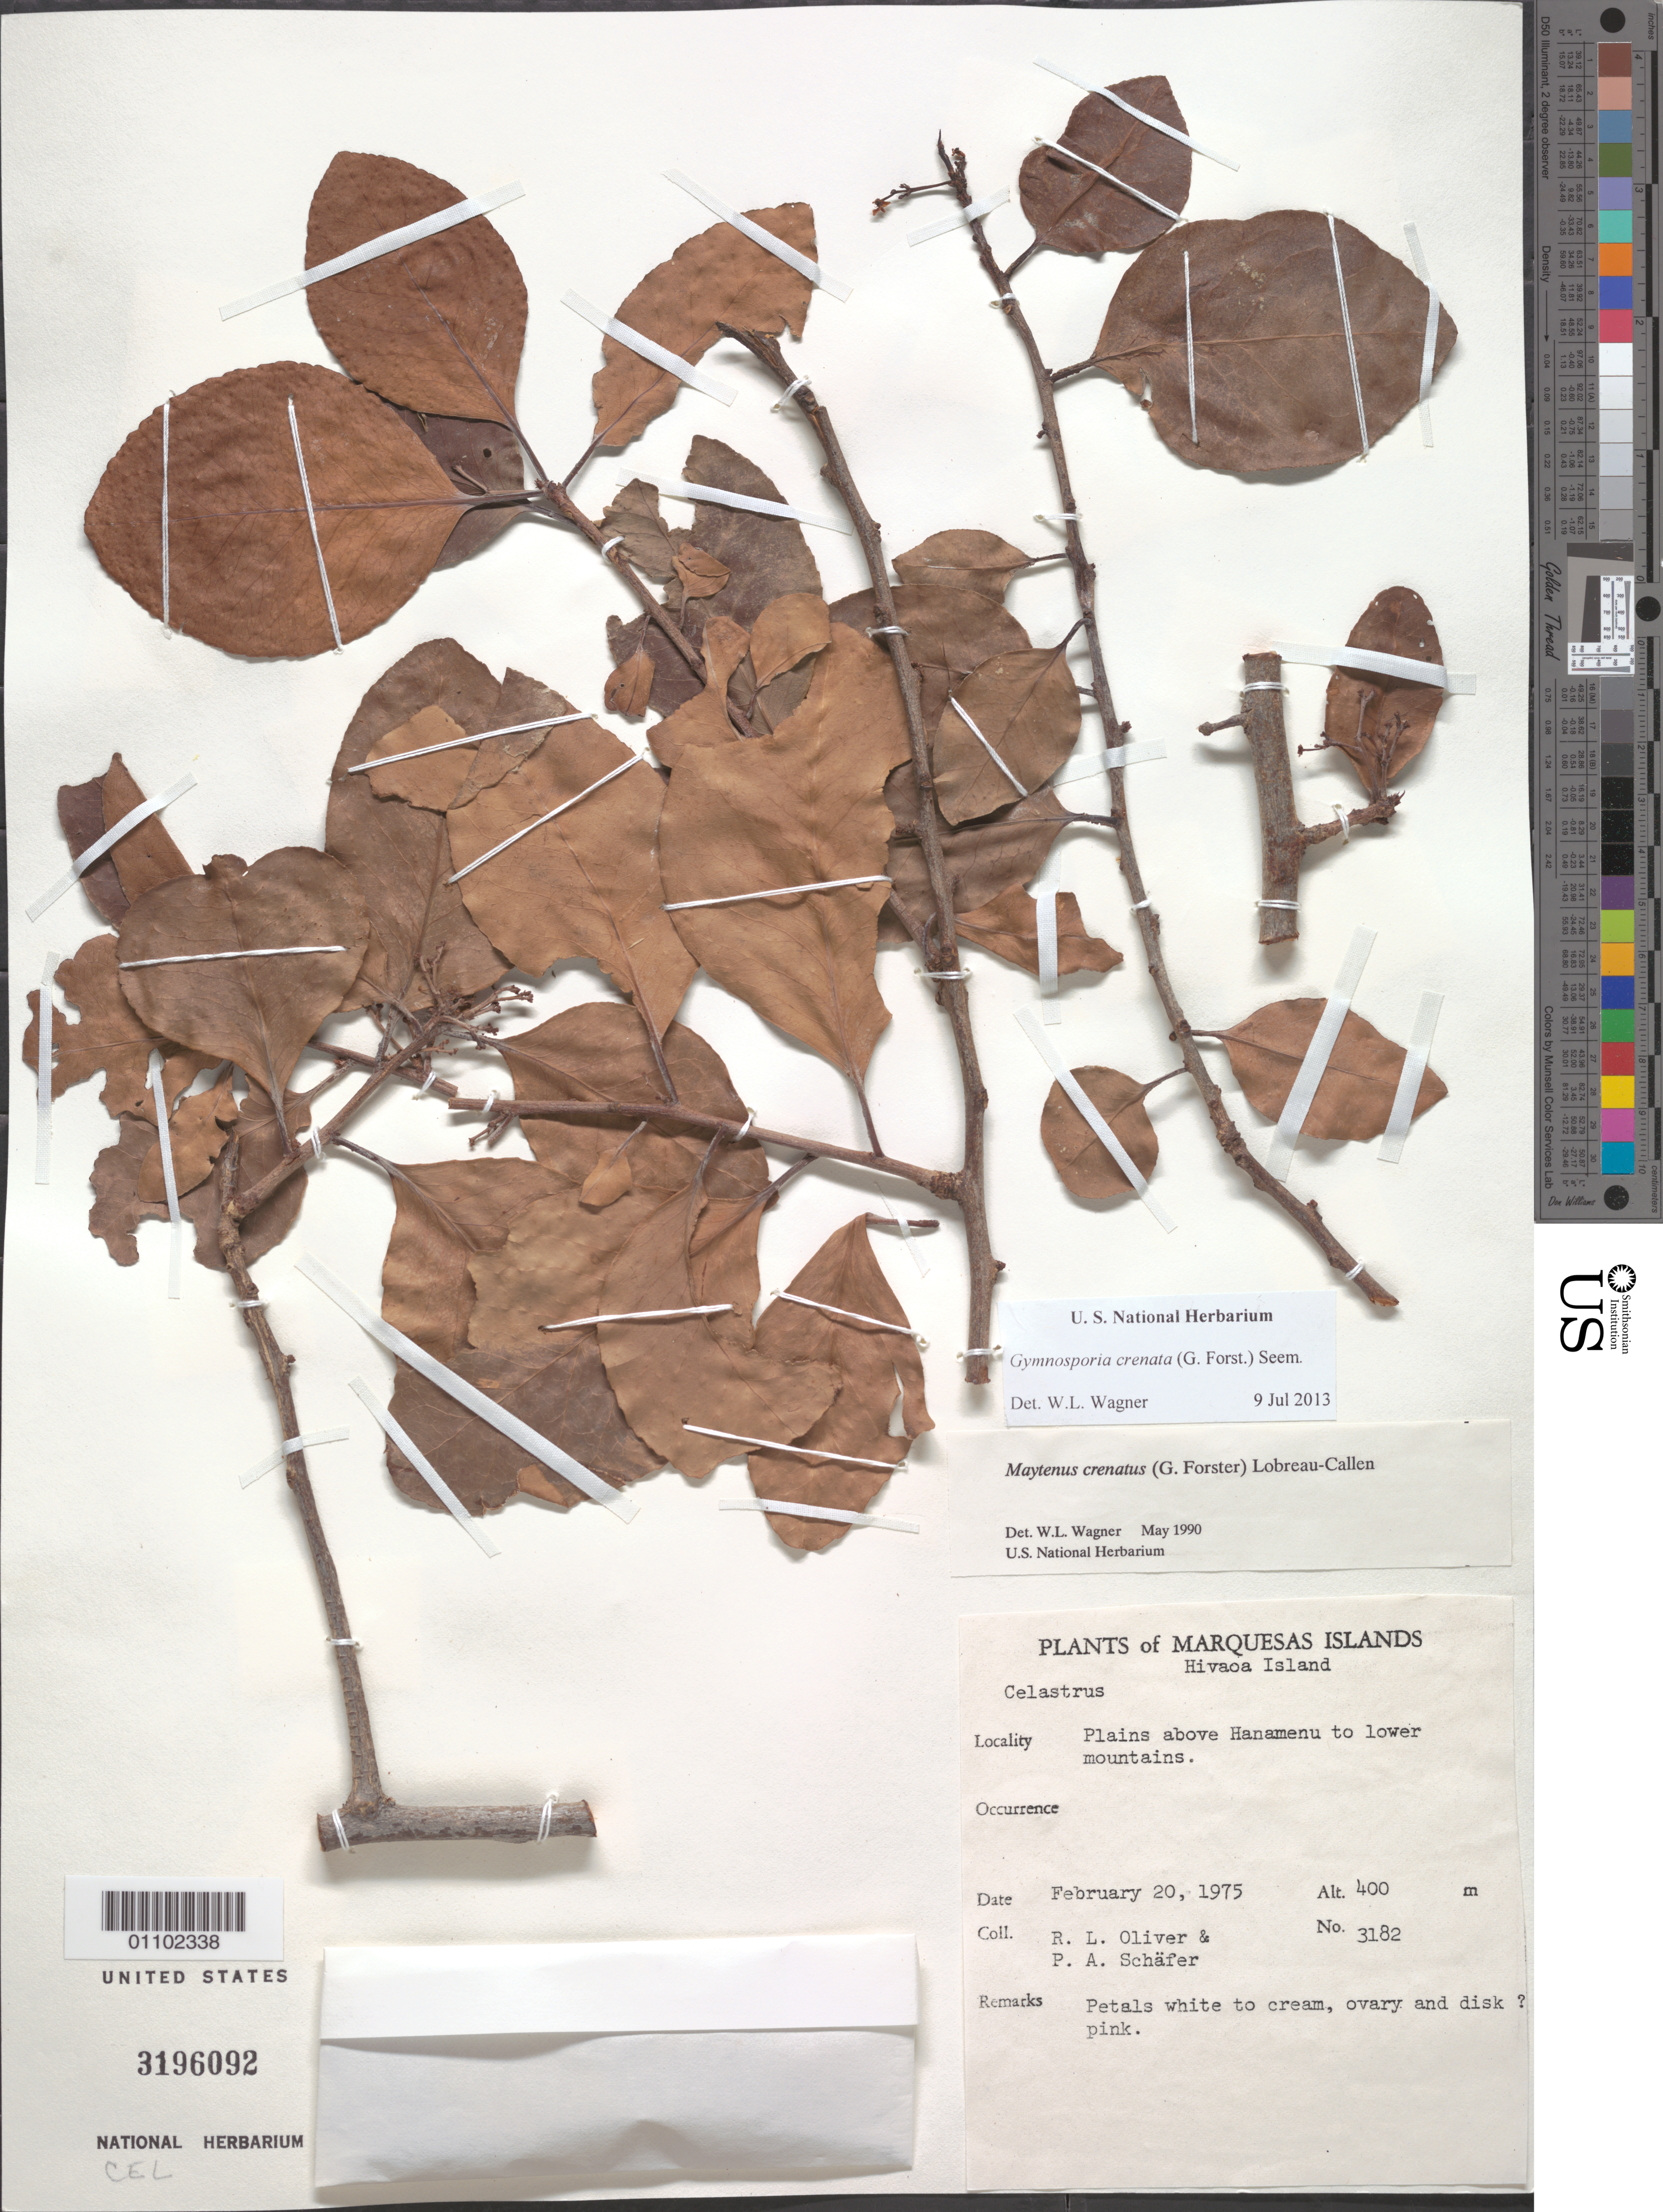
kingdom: Plantae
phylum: Tracheophyta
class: Magnoliopsida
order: Celastrales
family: Celastraceae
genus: Gymnosporia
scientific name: Gymnosporia crenata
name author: (G. Forst.) Seem.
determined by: Wagner, W. L., (BOT), Smithsonian Institution - National Museum of Natural History (UNITED STATES)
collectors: R. L. Oliver & P. A. Schäfer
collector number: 3182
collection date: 1975-02-20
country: French Polynesia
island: Hiva Oa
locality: plains above Hanamenu to lower mountains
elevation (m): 400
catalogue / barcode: US 3196092